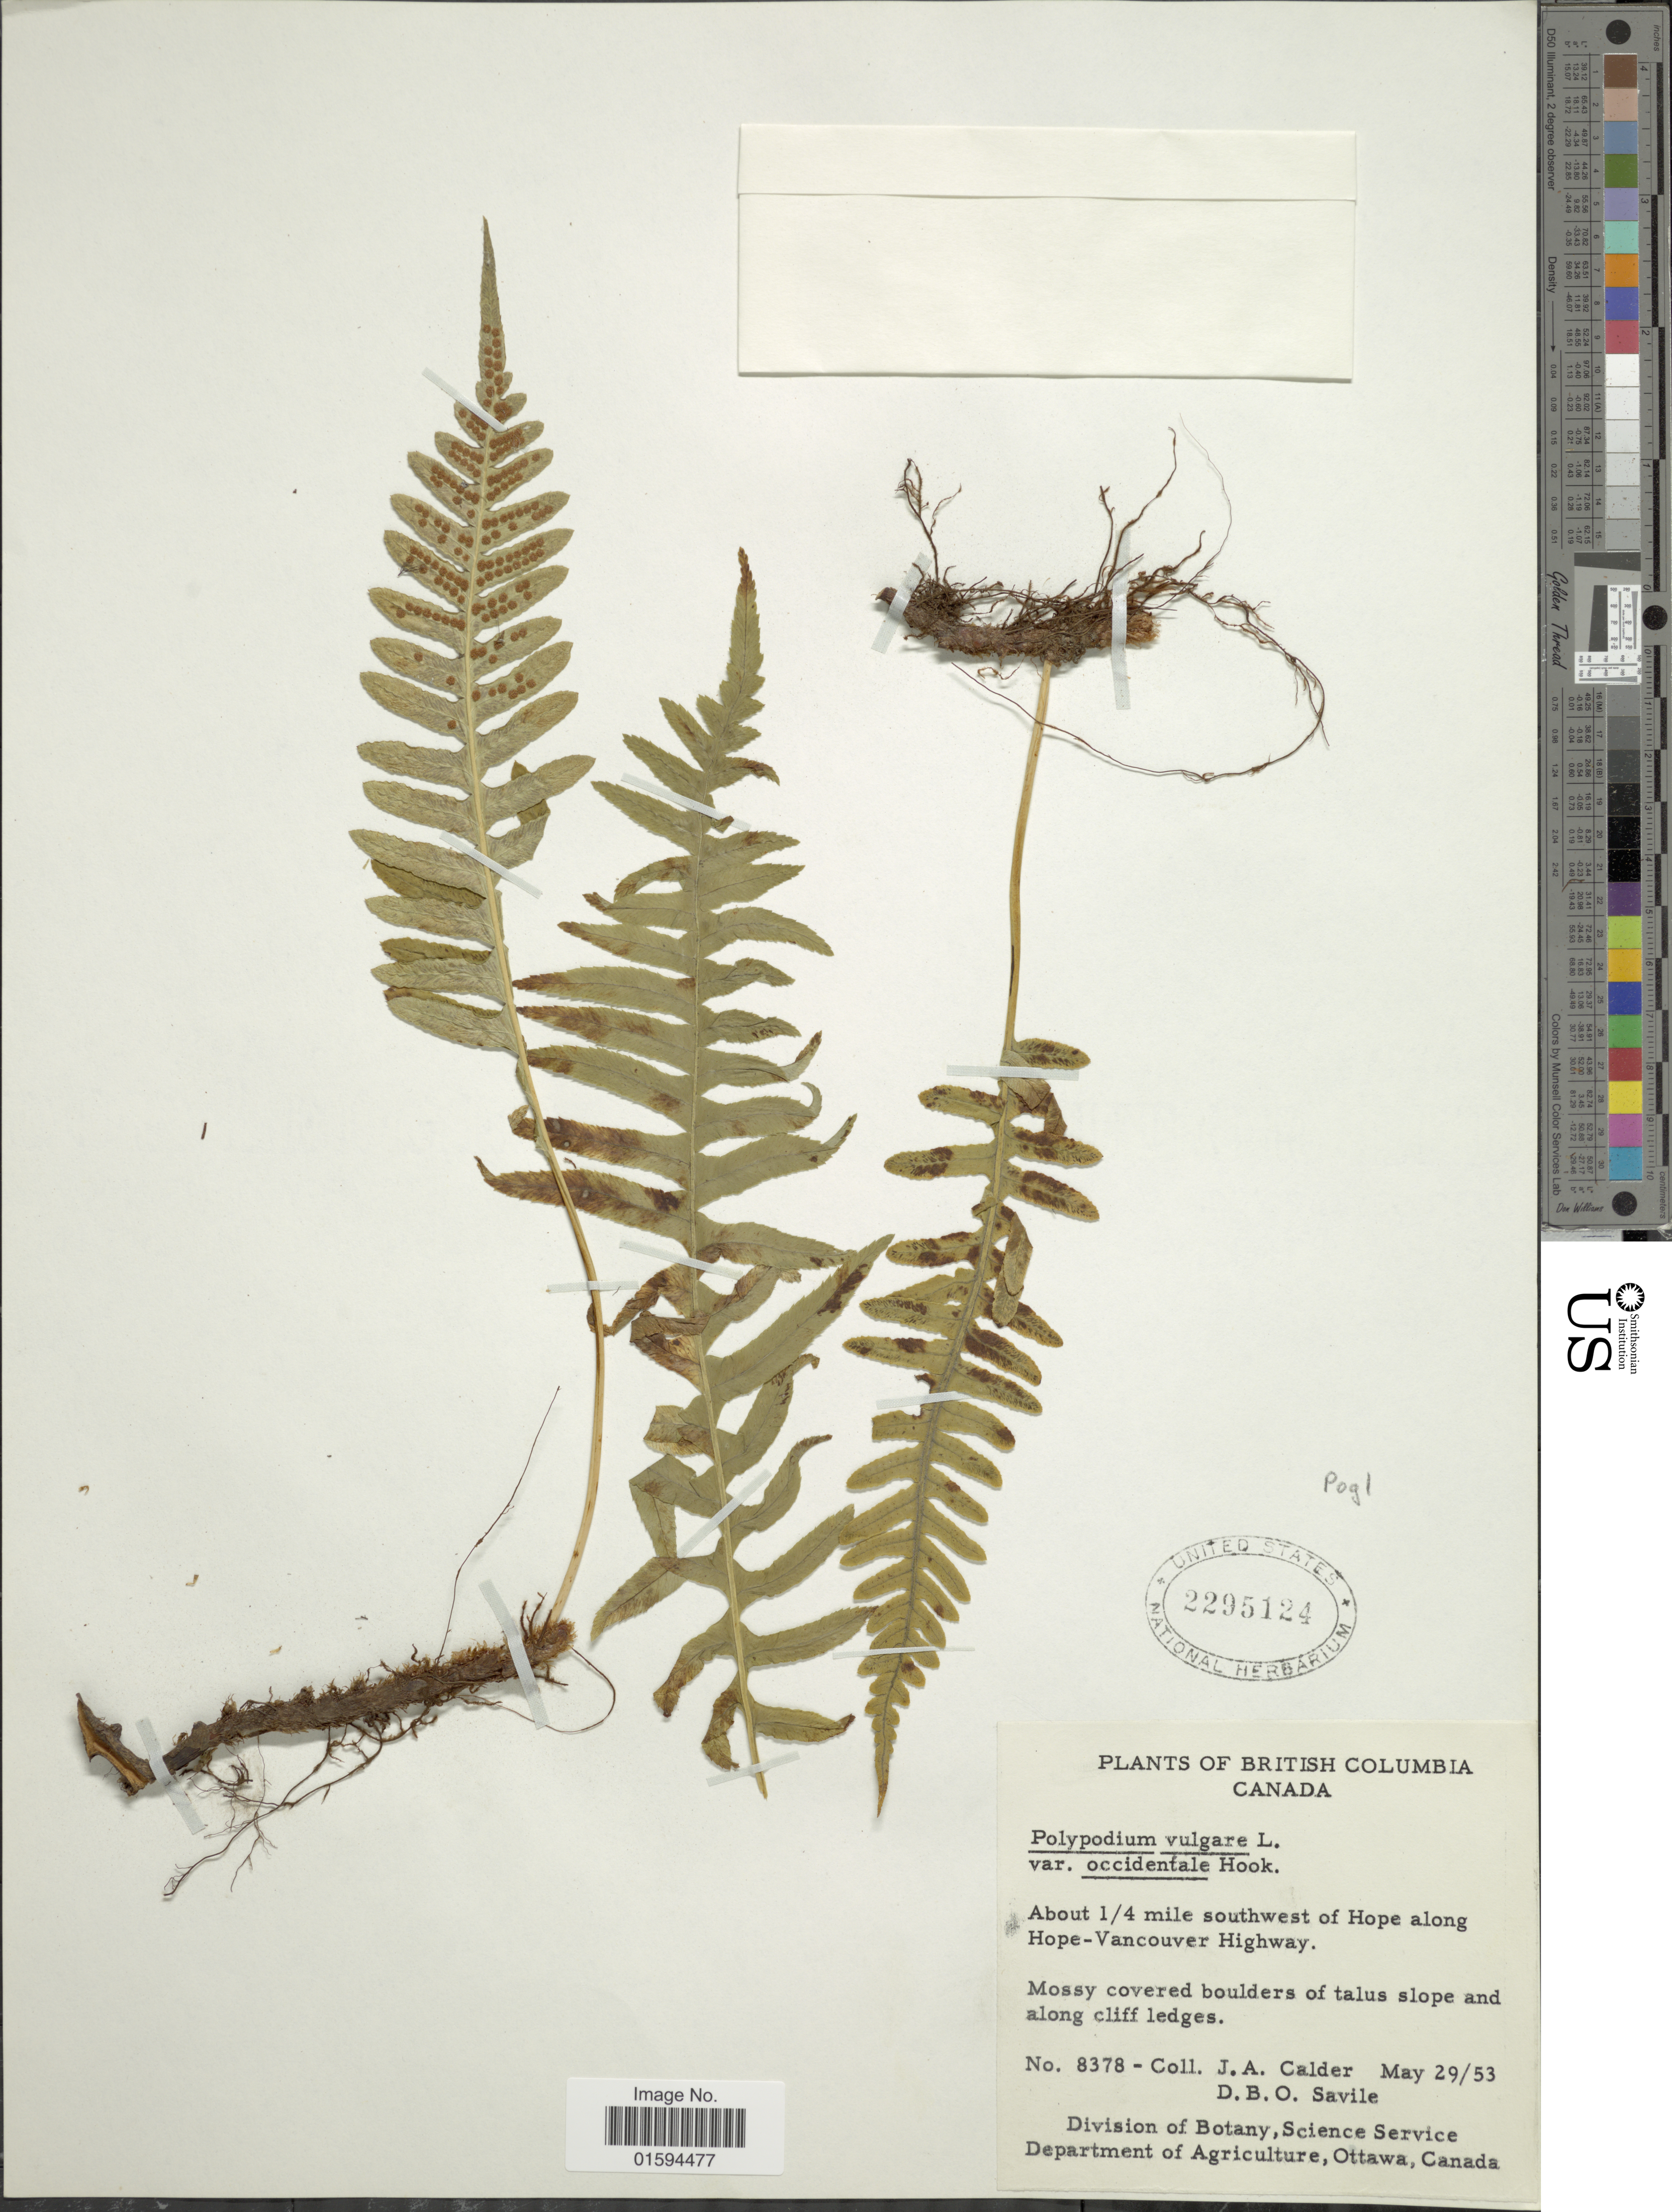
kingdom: Plantae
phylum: Tracheophyta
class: Polypodiopsida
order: Polypodiales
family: Polypodiaceae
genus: Polypodium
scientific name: Polypodium glycyrrhiza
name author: D.C. Eaton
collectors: J. A. Calder & D. Savile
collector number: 8378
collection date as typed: Transcribed d/m/y: 29/5/53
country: Canada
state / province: British Columbia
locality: About 1/4 mile southwest of Hope along Hope-Vancouver Highway.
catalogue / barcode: US 2295124